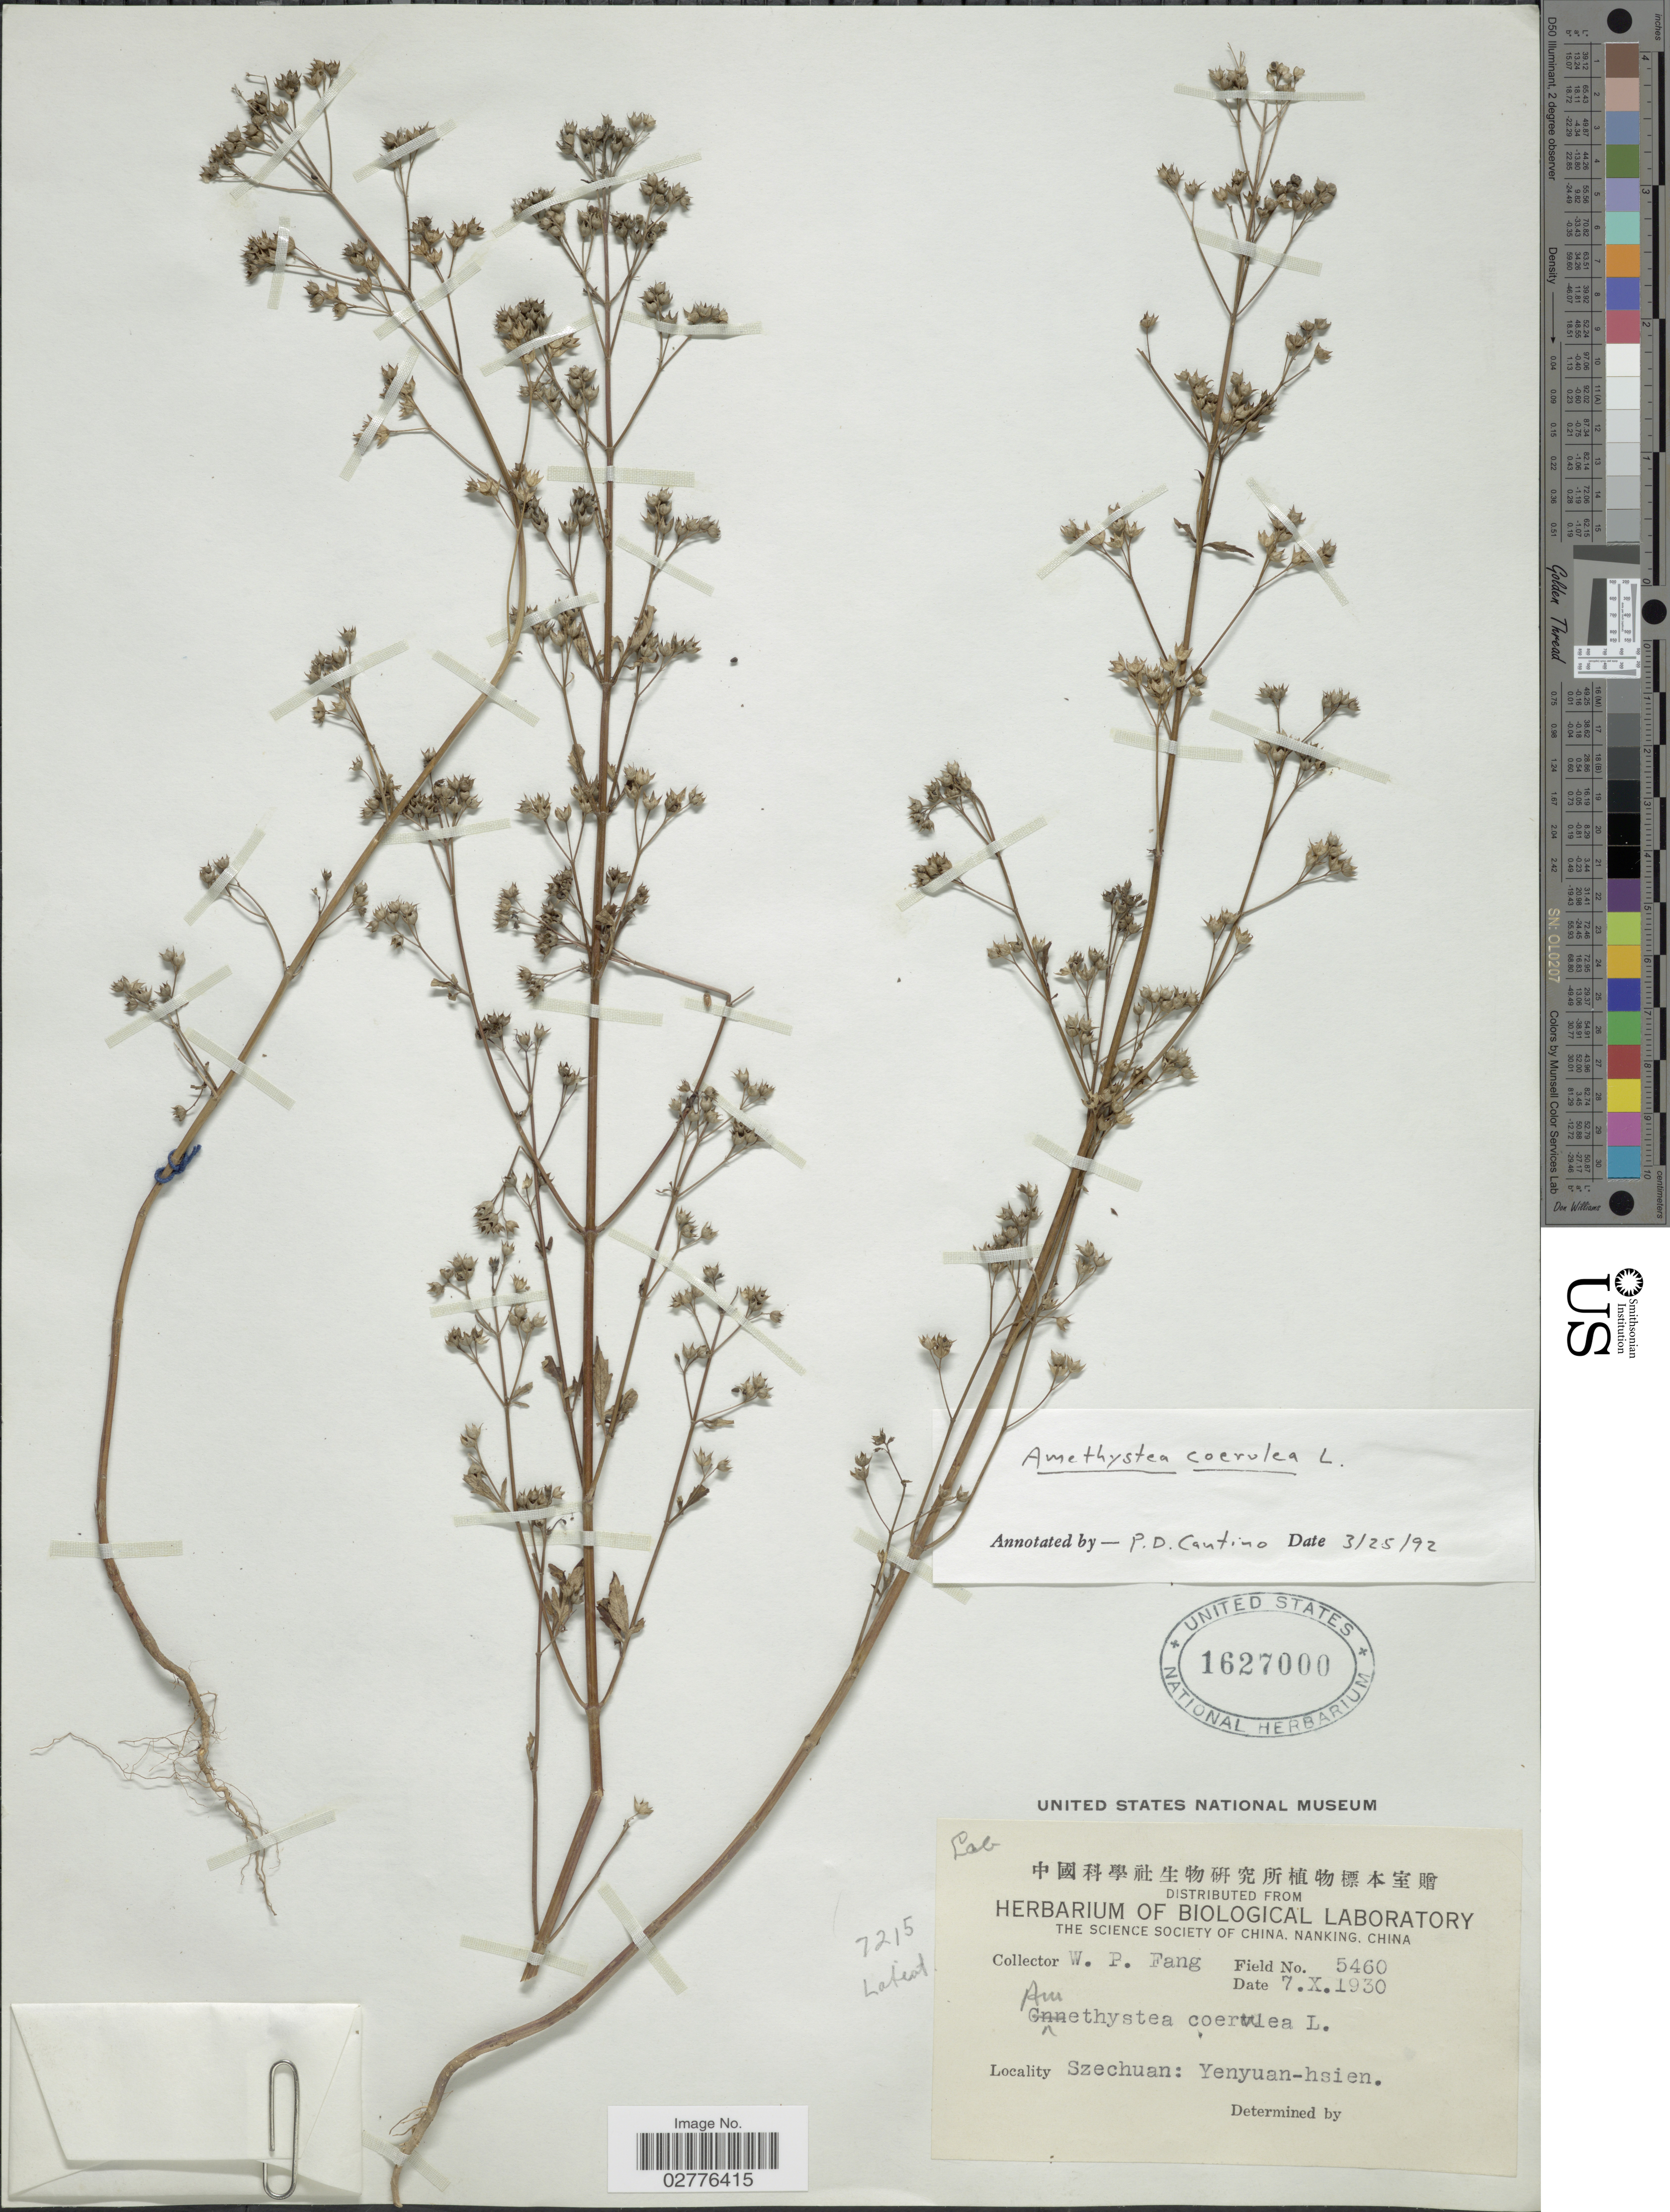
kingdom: Plantae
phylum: Tracheophyta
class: Magnoliopsida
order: Lamiales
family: Lamiaceae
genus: Amethystea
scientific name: Amethystea caerulea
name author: L.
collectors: W. P. Fang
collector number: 5460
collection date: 1930-10-07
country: China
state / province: Sichuan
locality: Szechuan: Yenyuan-hsien.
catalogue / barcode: US 1627000